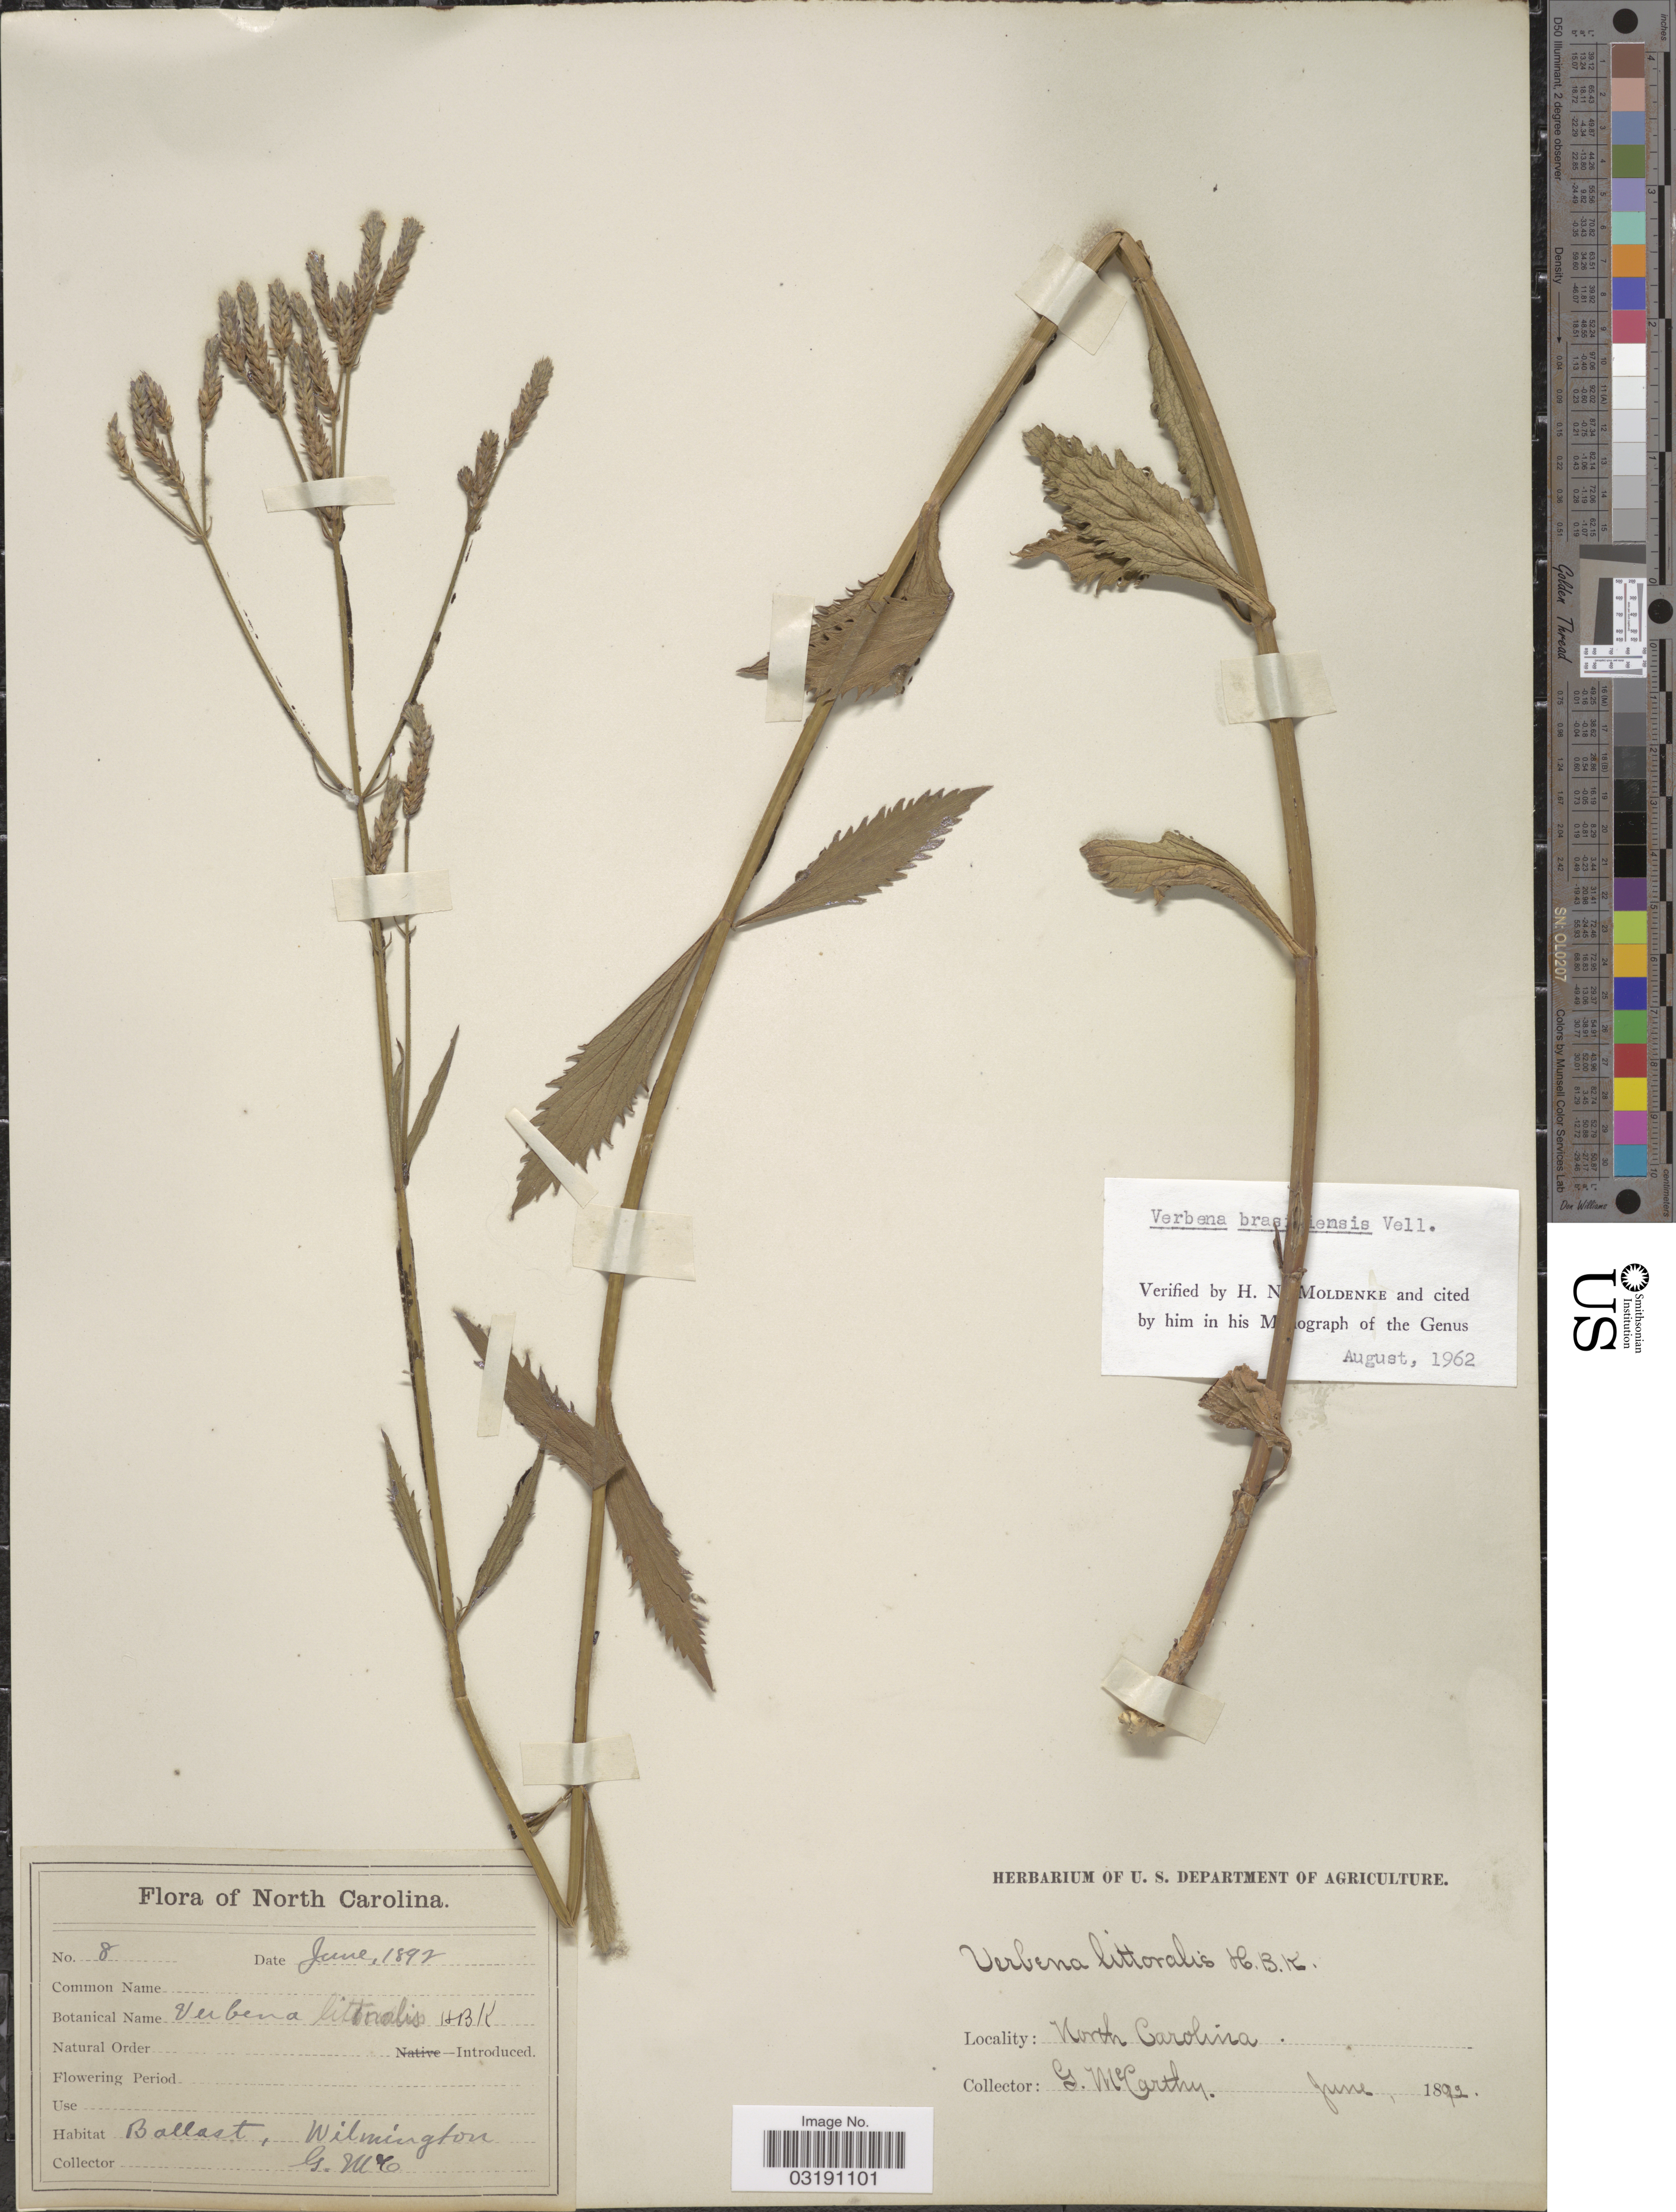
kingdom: Plantae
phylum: Tracheophyta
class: Magnoliopsida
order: Lamiales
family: Verbenaceae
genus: Verbena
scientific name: Verbena brasiliensis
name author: Vell.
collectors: G. M. McCarthy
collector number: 8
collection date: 1892-06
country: United States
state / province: North Carolina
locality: Ballast, Wilmington.